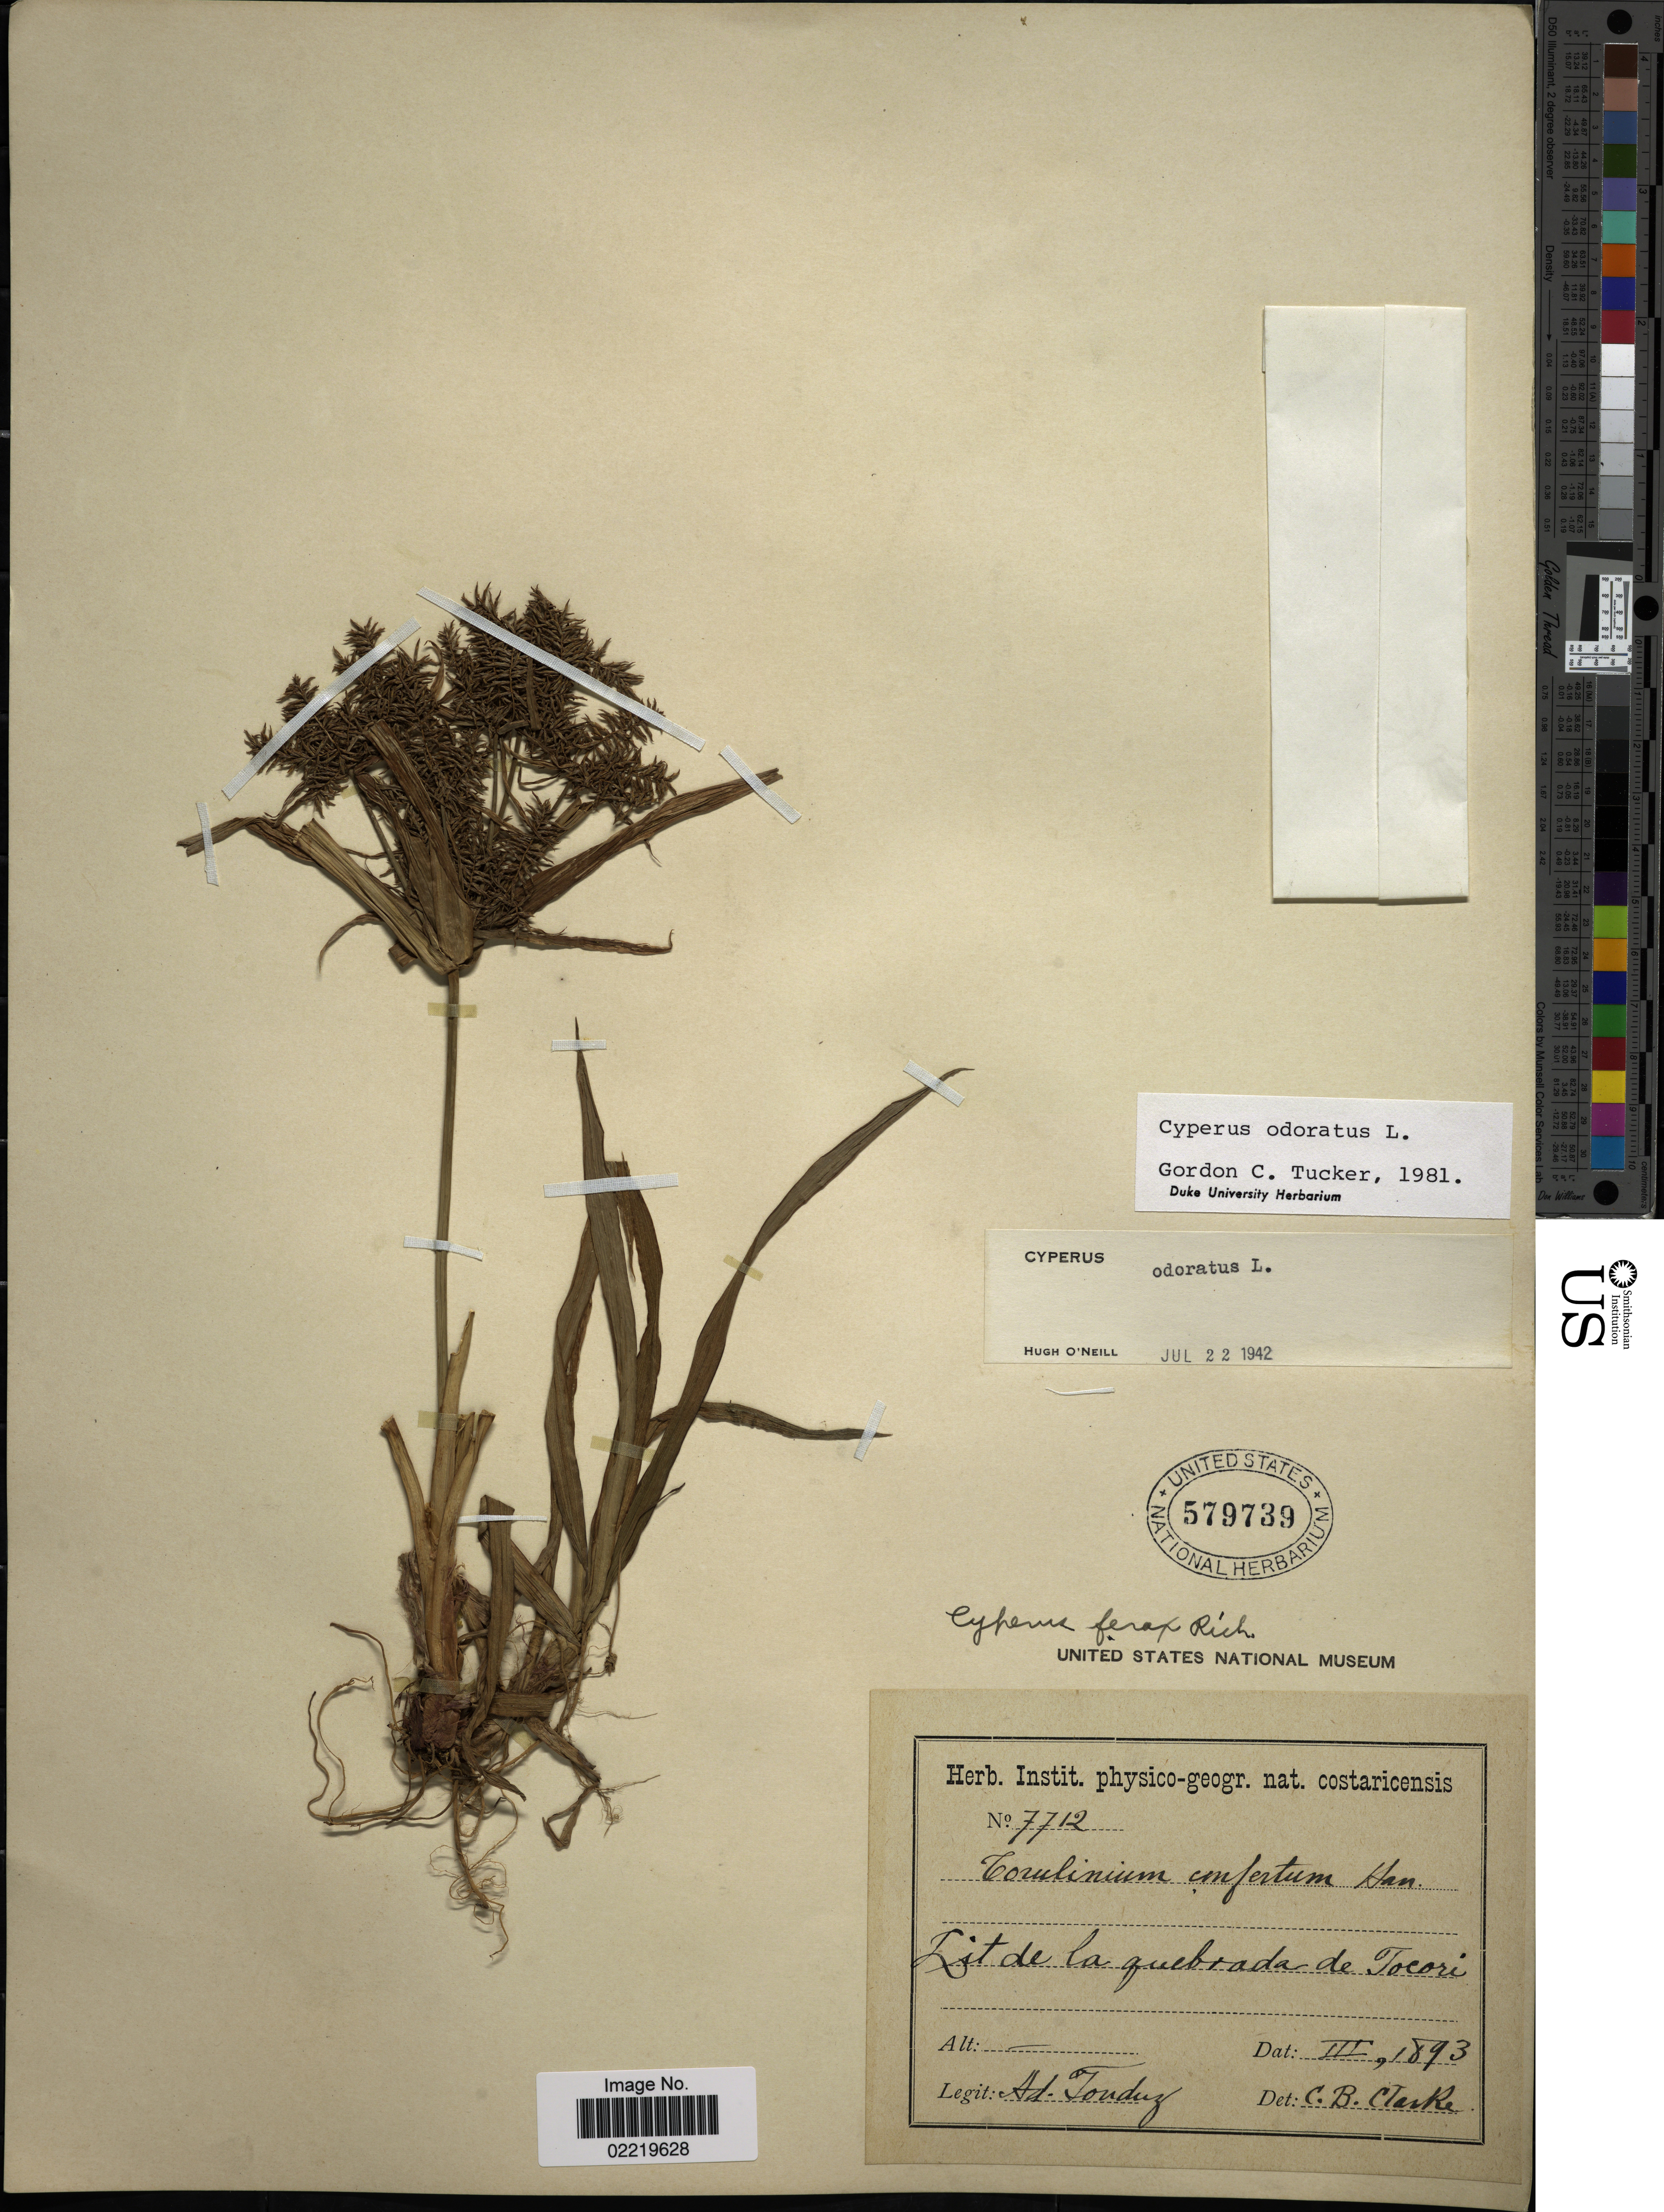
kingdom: Plantae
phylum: Tracheophyta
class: Liliopsida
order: Poales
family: Cyperaceae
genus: Cyperus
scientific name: Cyperus odoratus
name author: L.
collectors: A. Tonduz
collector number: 7712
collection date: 1893-03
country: Costa Rica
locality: Lit de la quebrada de Tocori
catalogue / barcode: US 579739